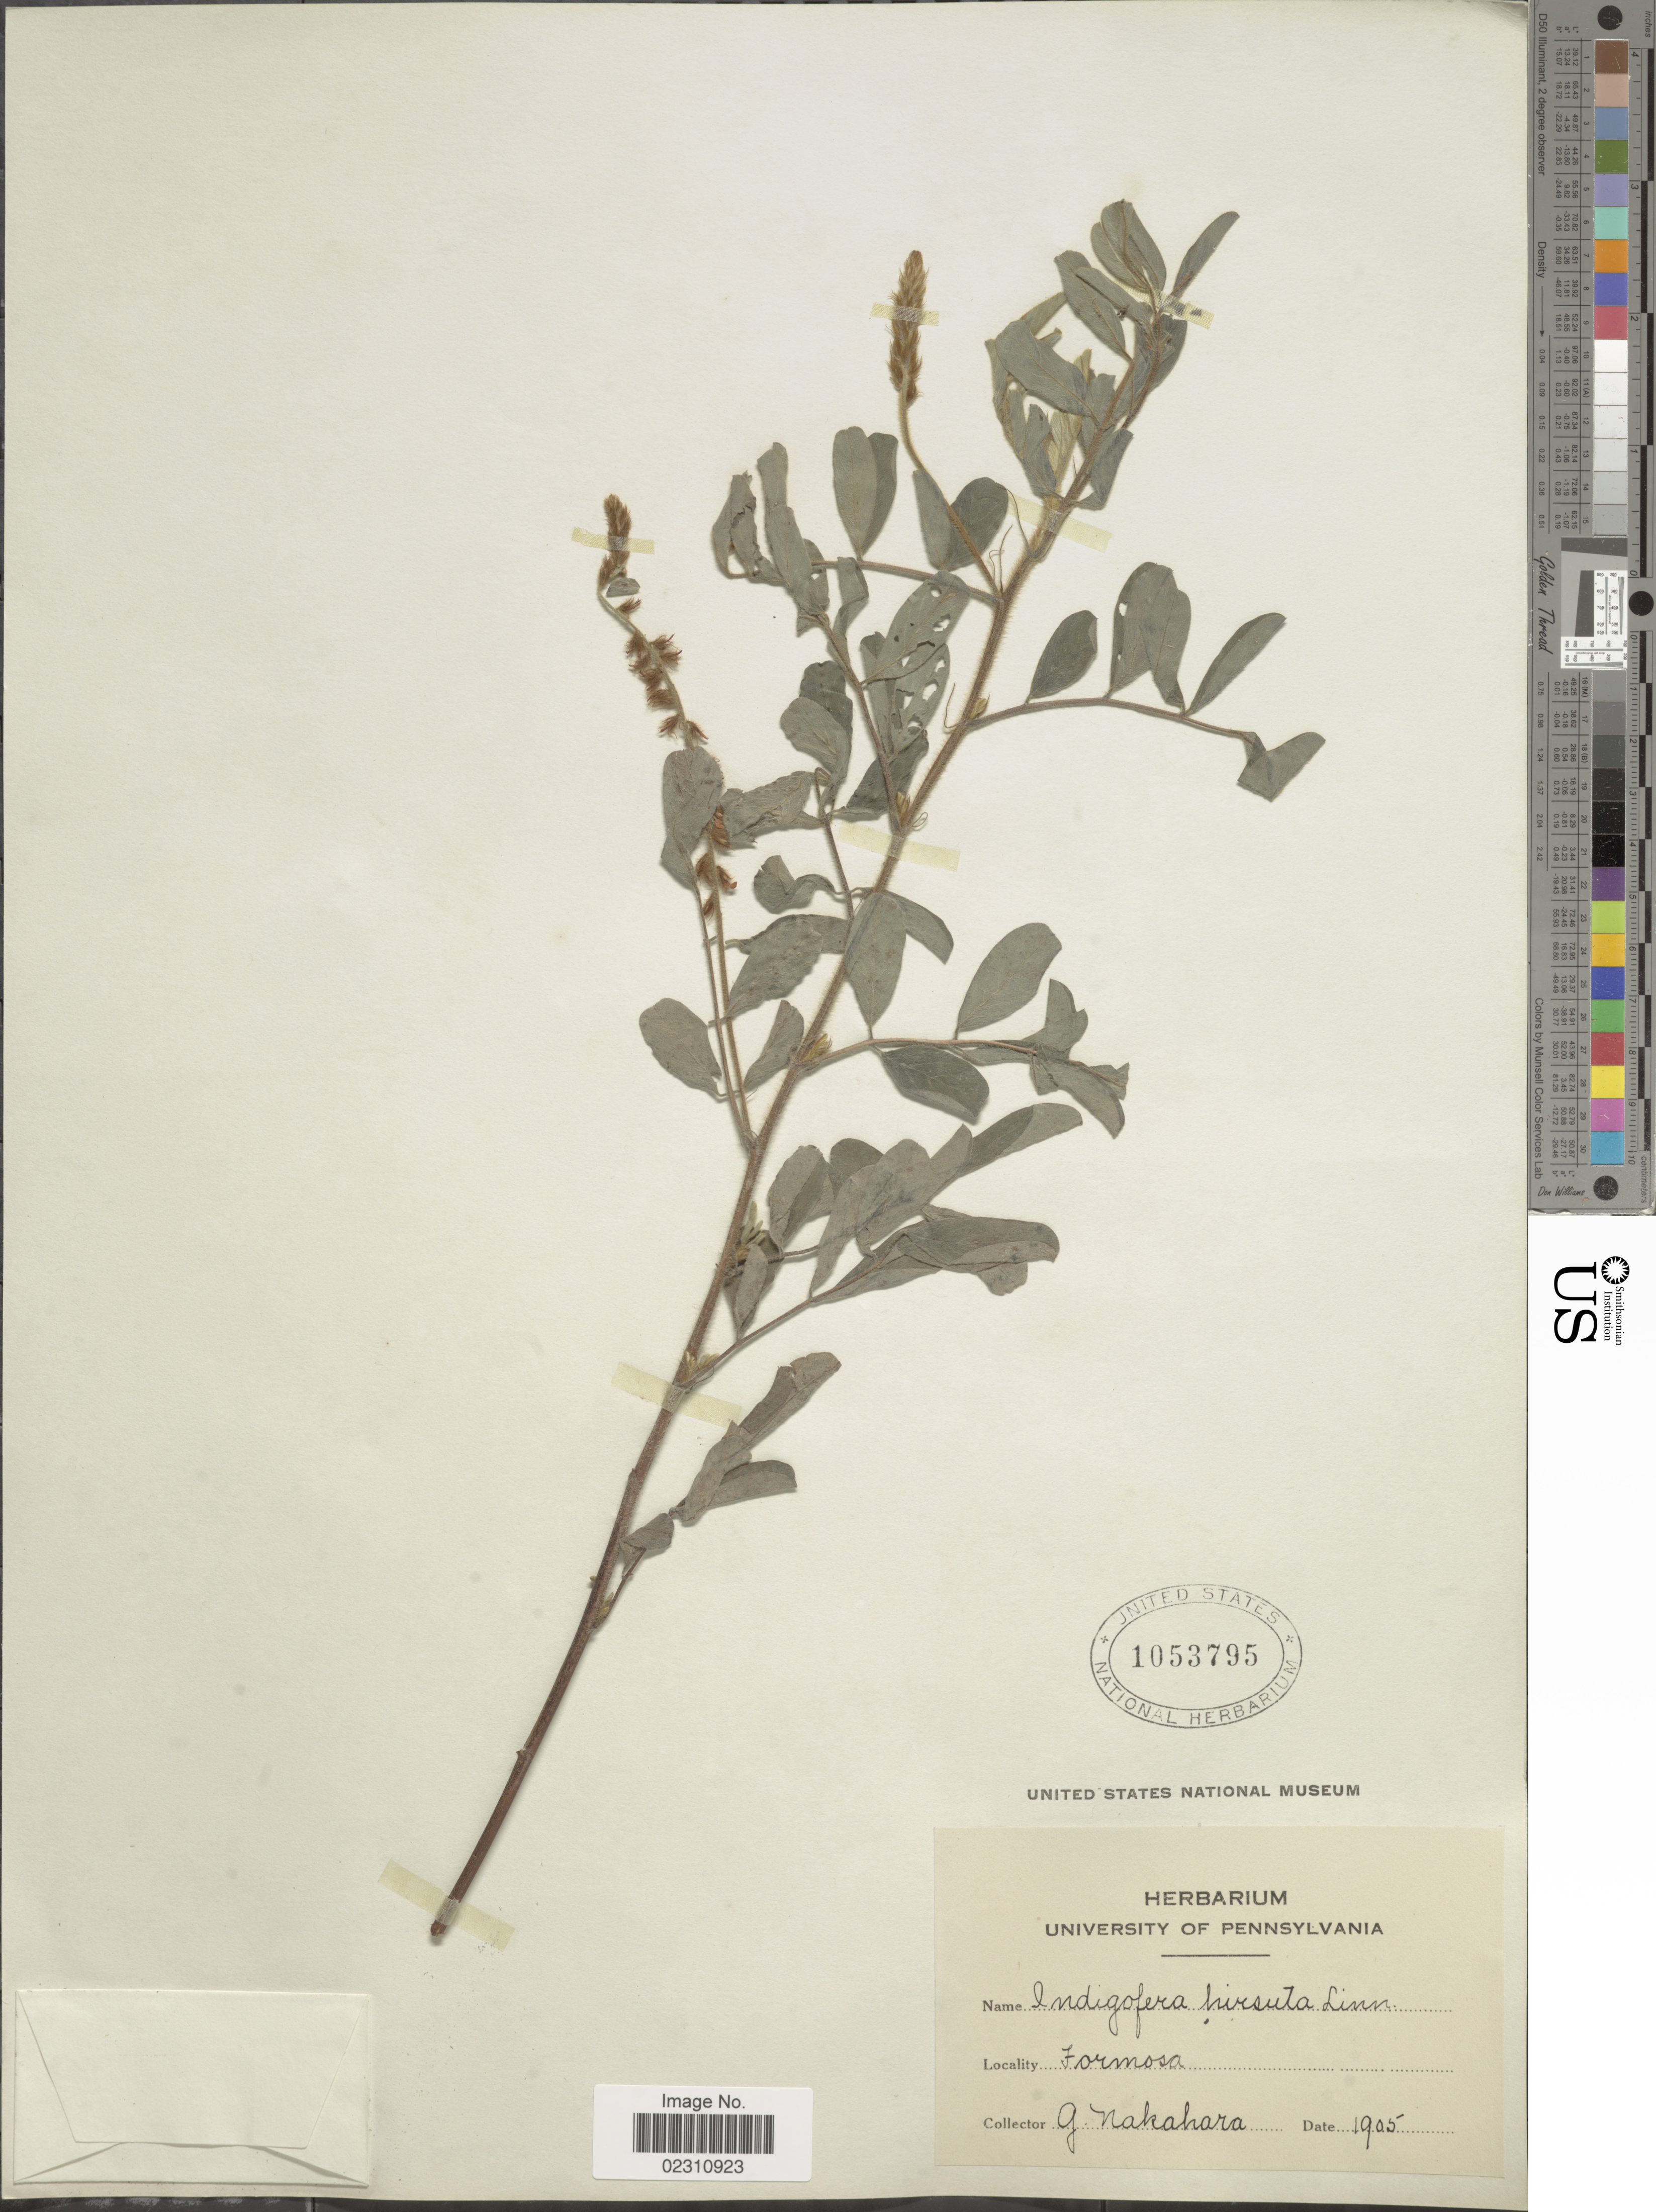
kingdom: Plantae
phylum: Tracheophyta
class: Magnoliopsida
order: Fabales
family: Fabaceae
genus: Indigofera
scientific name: Indigofera hirsuta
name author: L.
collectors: G. Nakahara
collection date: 1905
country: Taiwan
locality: Formosa.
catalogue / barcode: US 1053795